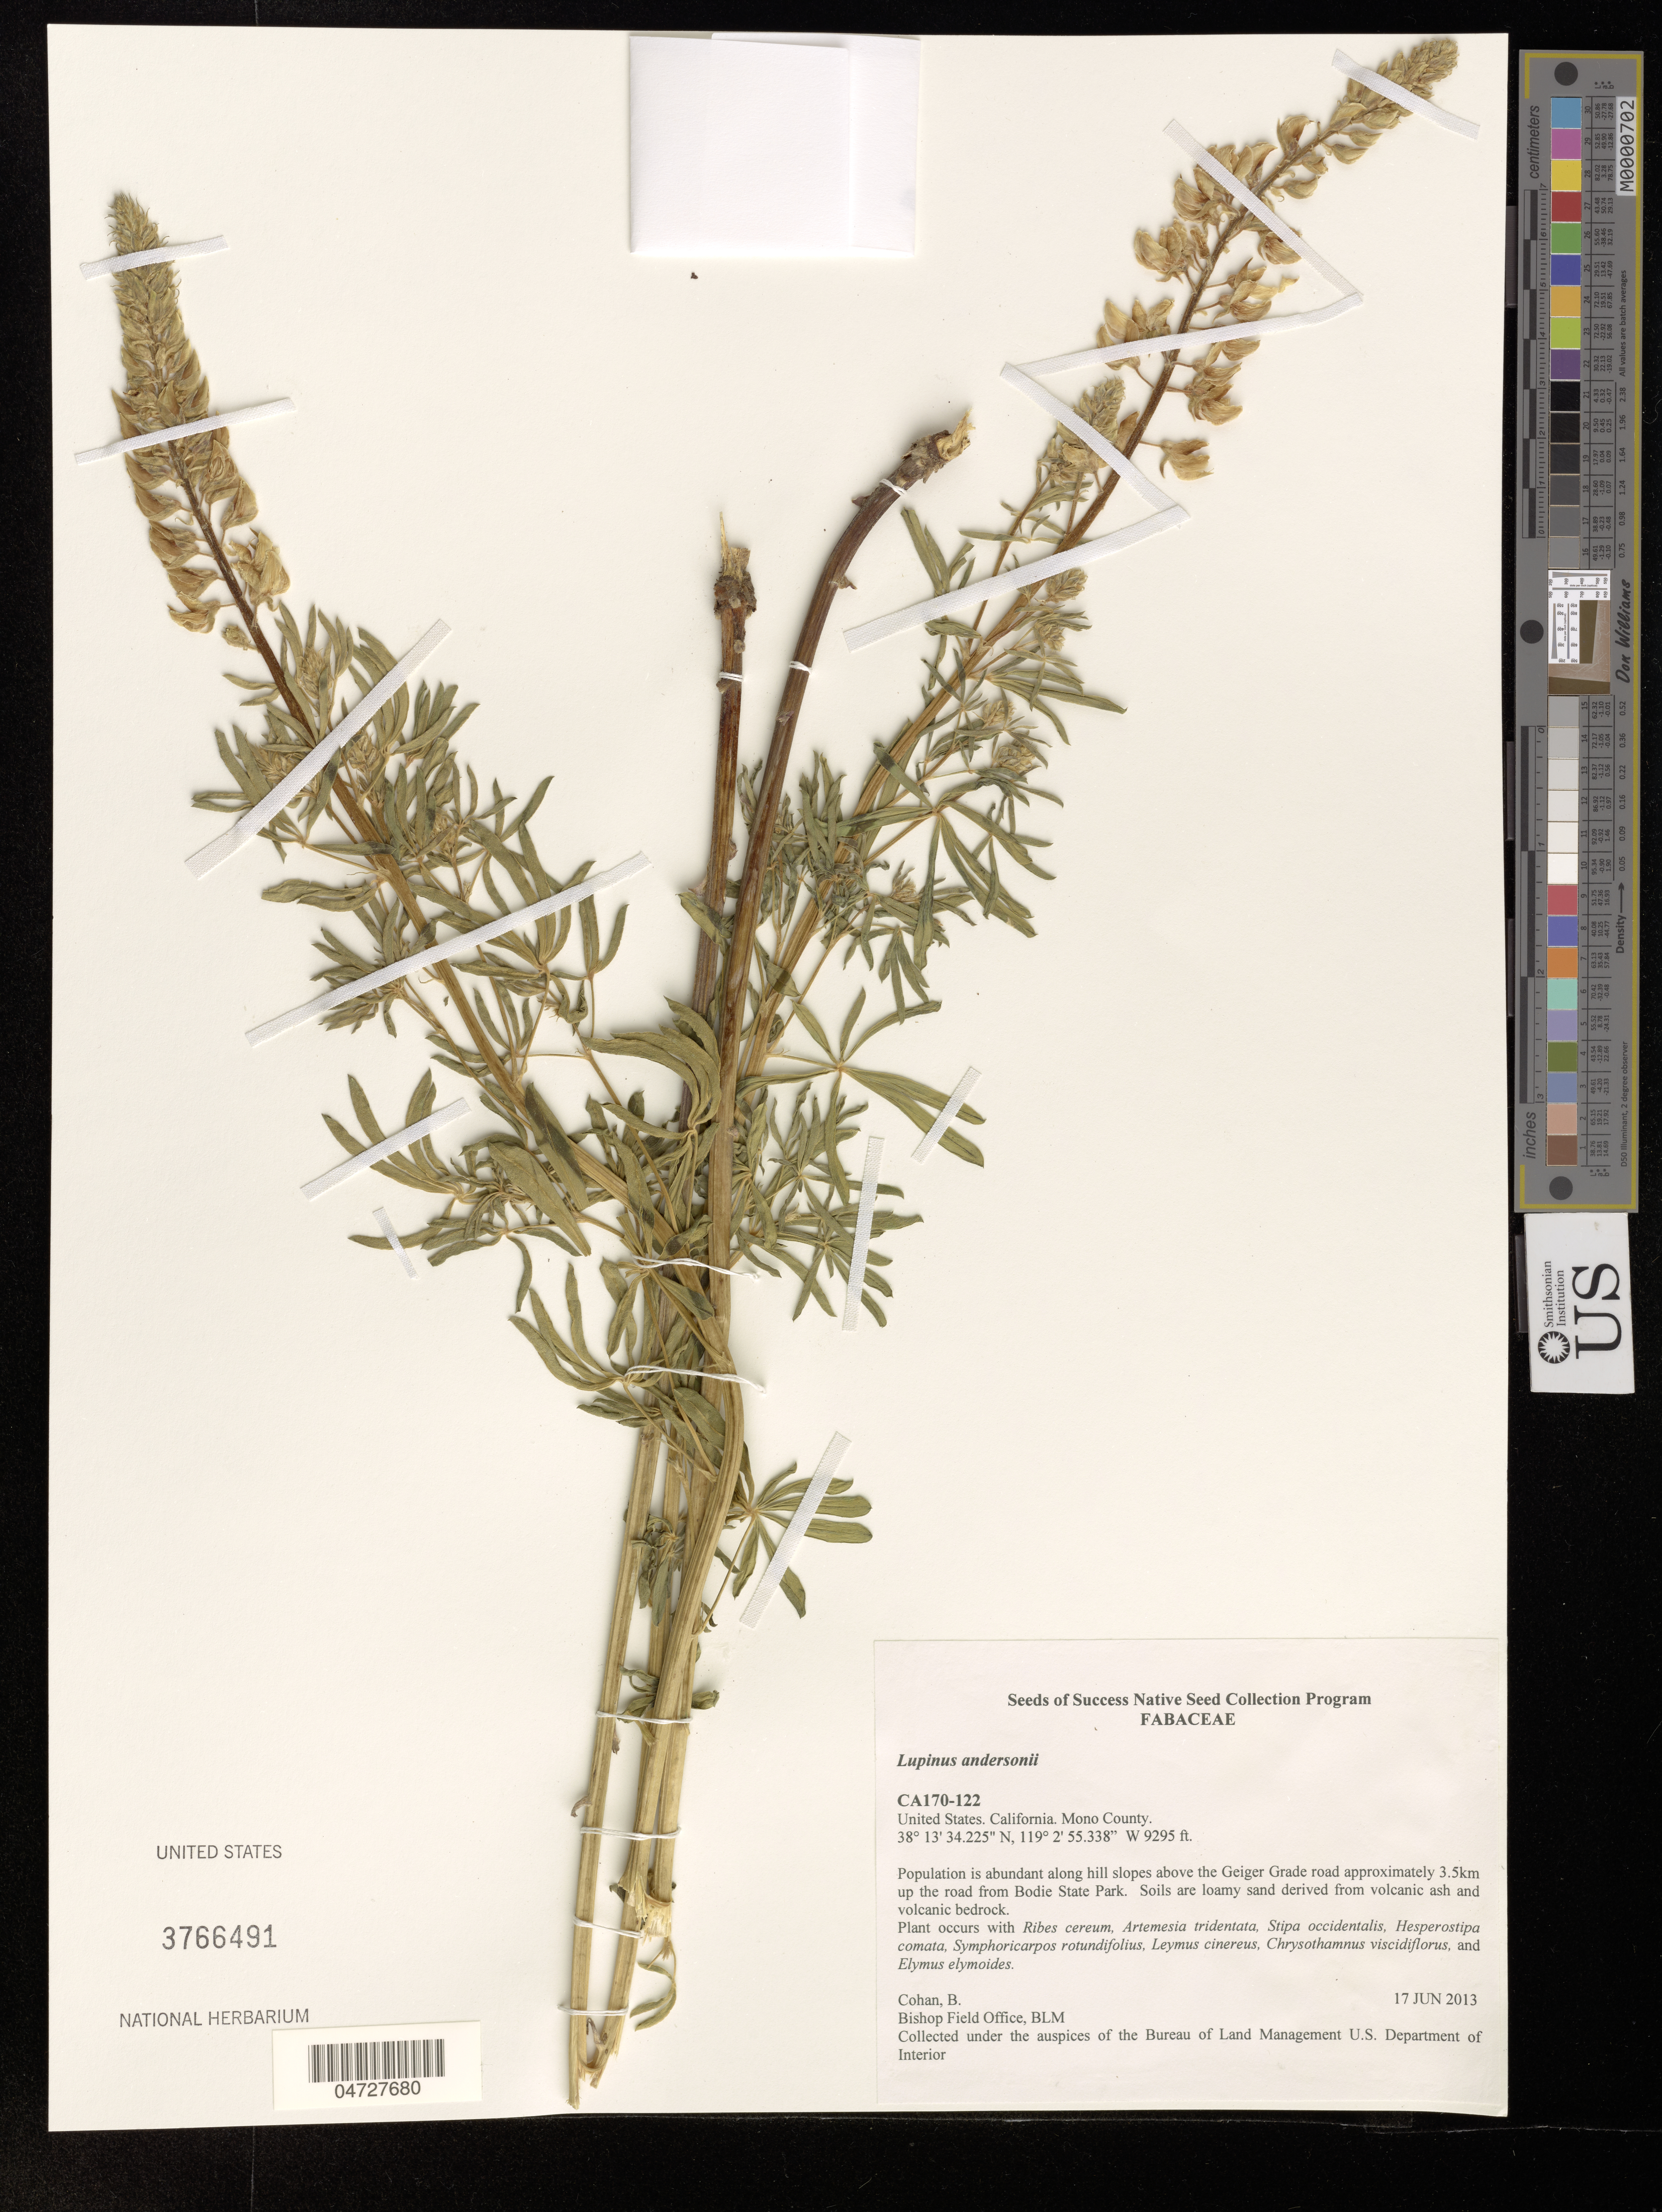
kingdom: Plantae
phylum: Tracheophyta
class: Magnoliopsida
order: Fabales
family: Fabaceae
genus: Lupinus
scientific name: Lupinus andersonii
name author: S. Watson in C. King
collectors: B. Cohan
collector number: CA170-122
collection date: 2013-06-17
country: United States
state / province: California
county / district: Mono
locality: Mono County. Population is abundant along hill slopes above the Geiger Grade road approximately 3.5km up the road from Bodie State Park.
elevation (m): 2833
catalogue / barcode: US 3766491